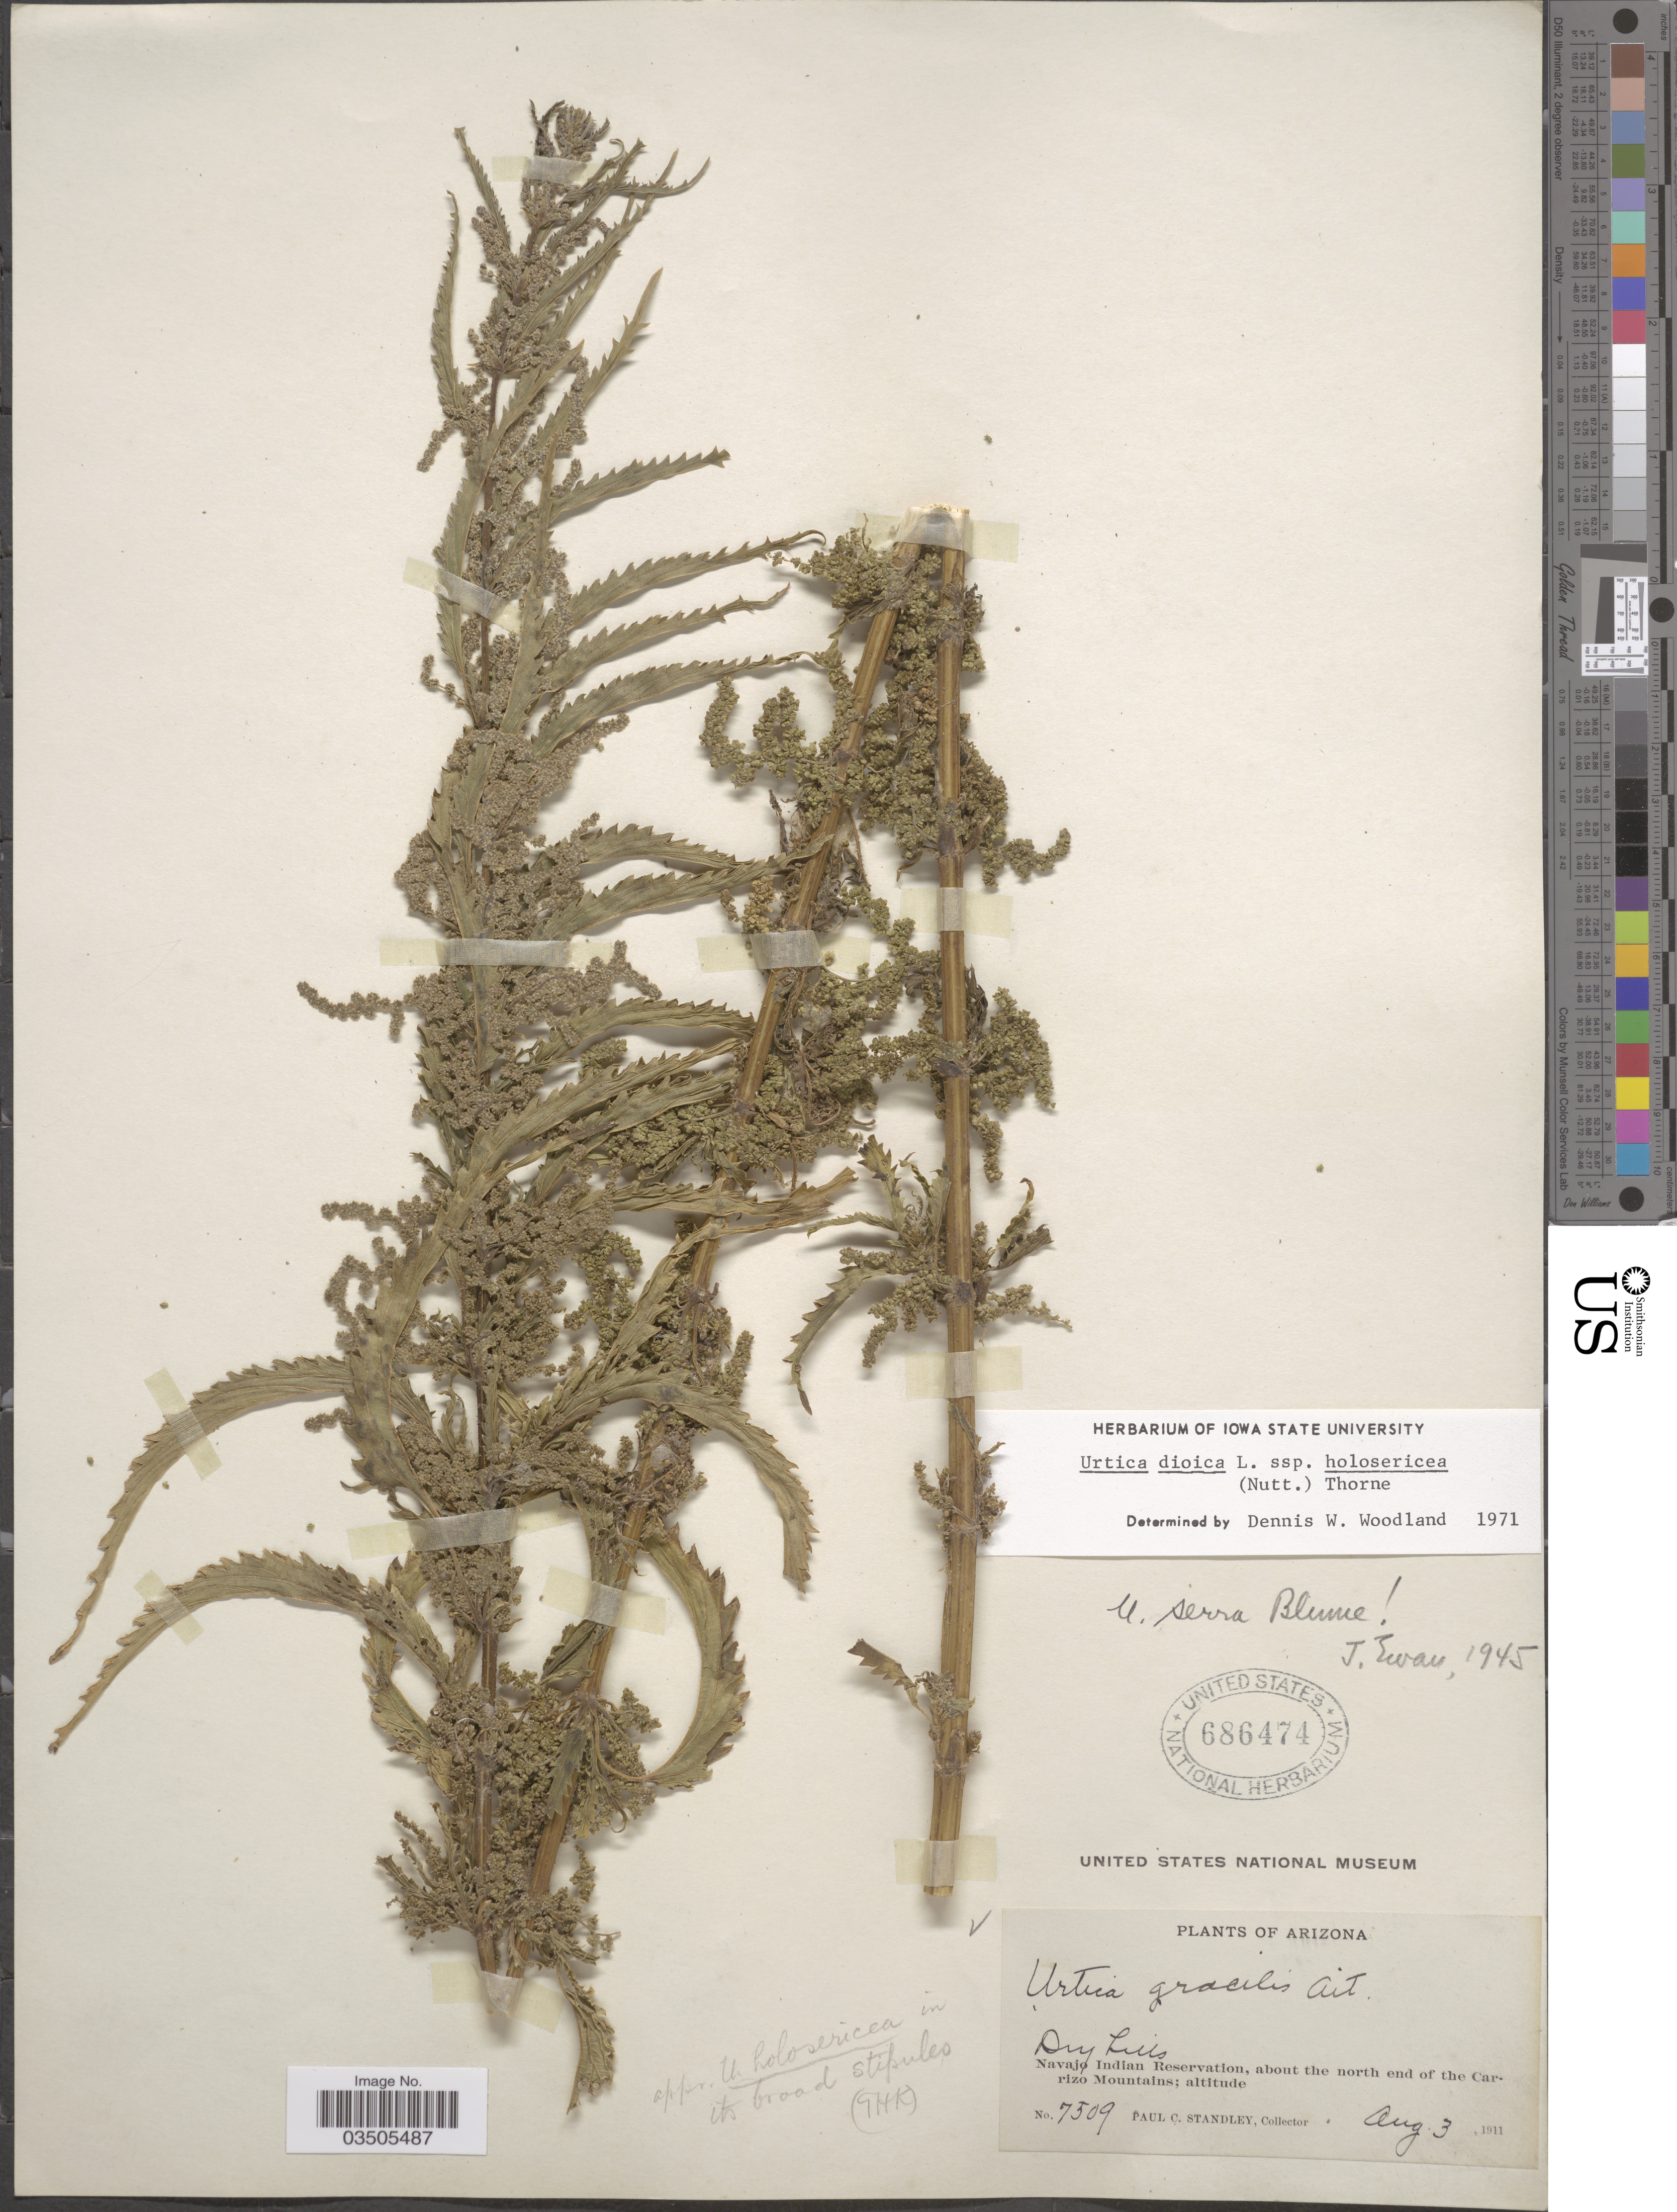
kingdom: Plantae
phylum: Tracheophyta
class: Magnoliopsida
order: Rosales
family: Urticaceae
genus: Urtica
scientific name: Urtica dioica subsp. holosericea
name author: (Nutt.) Thorne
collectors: P. C. Standley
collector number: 7509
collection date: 1911-08-03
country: United States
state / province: Arizona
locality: Navajo Indían Reservation, about the north end of the Carizo Mountains.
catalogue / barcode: US 686474